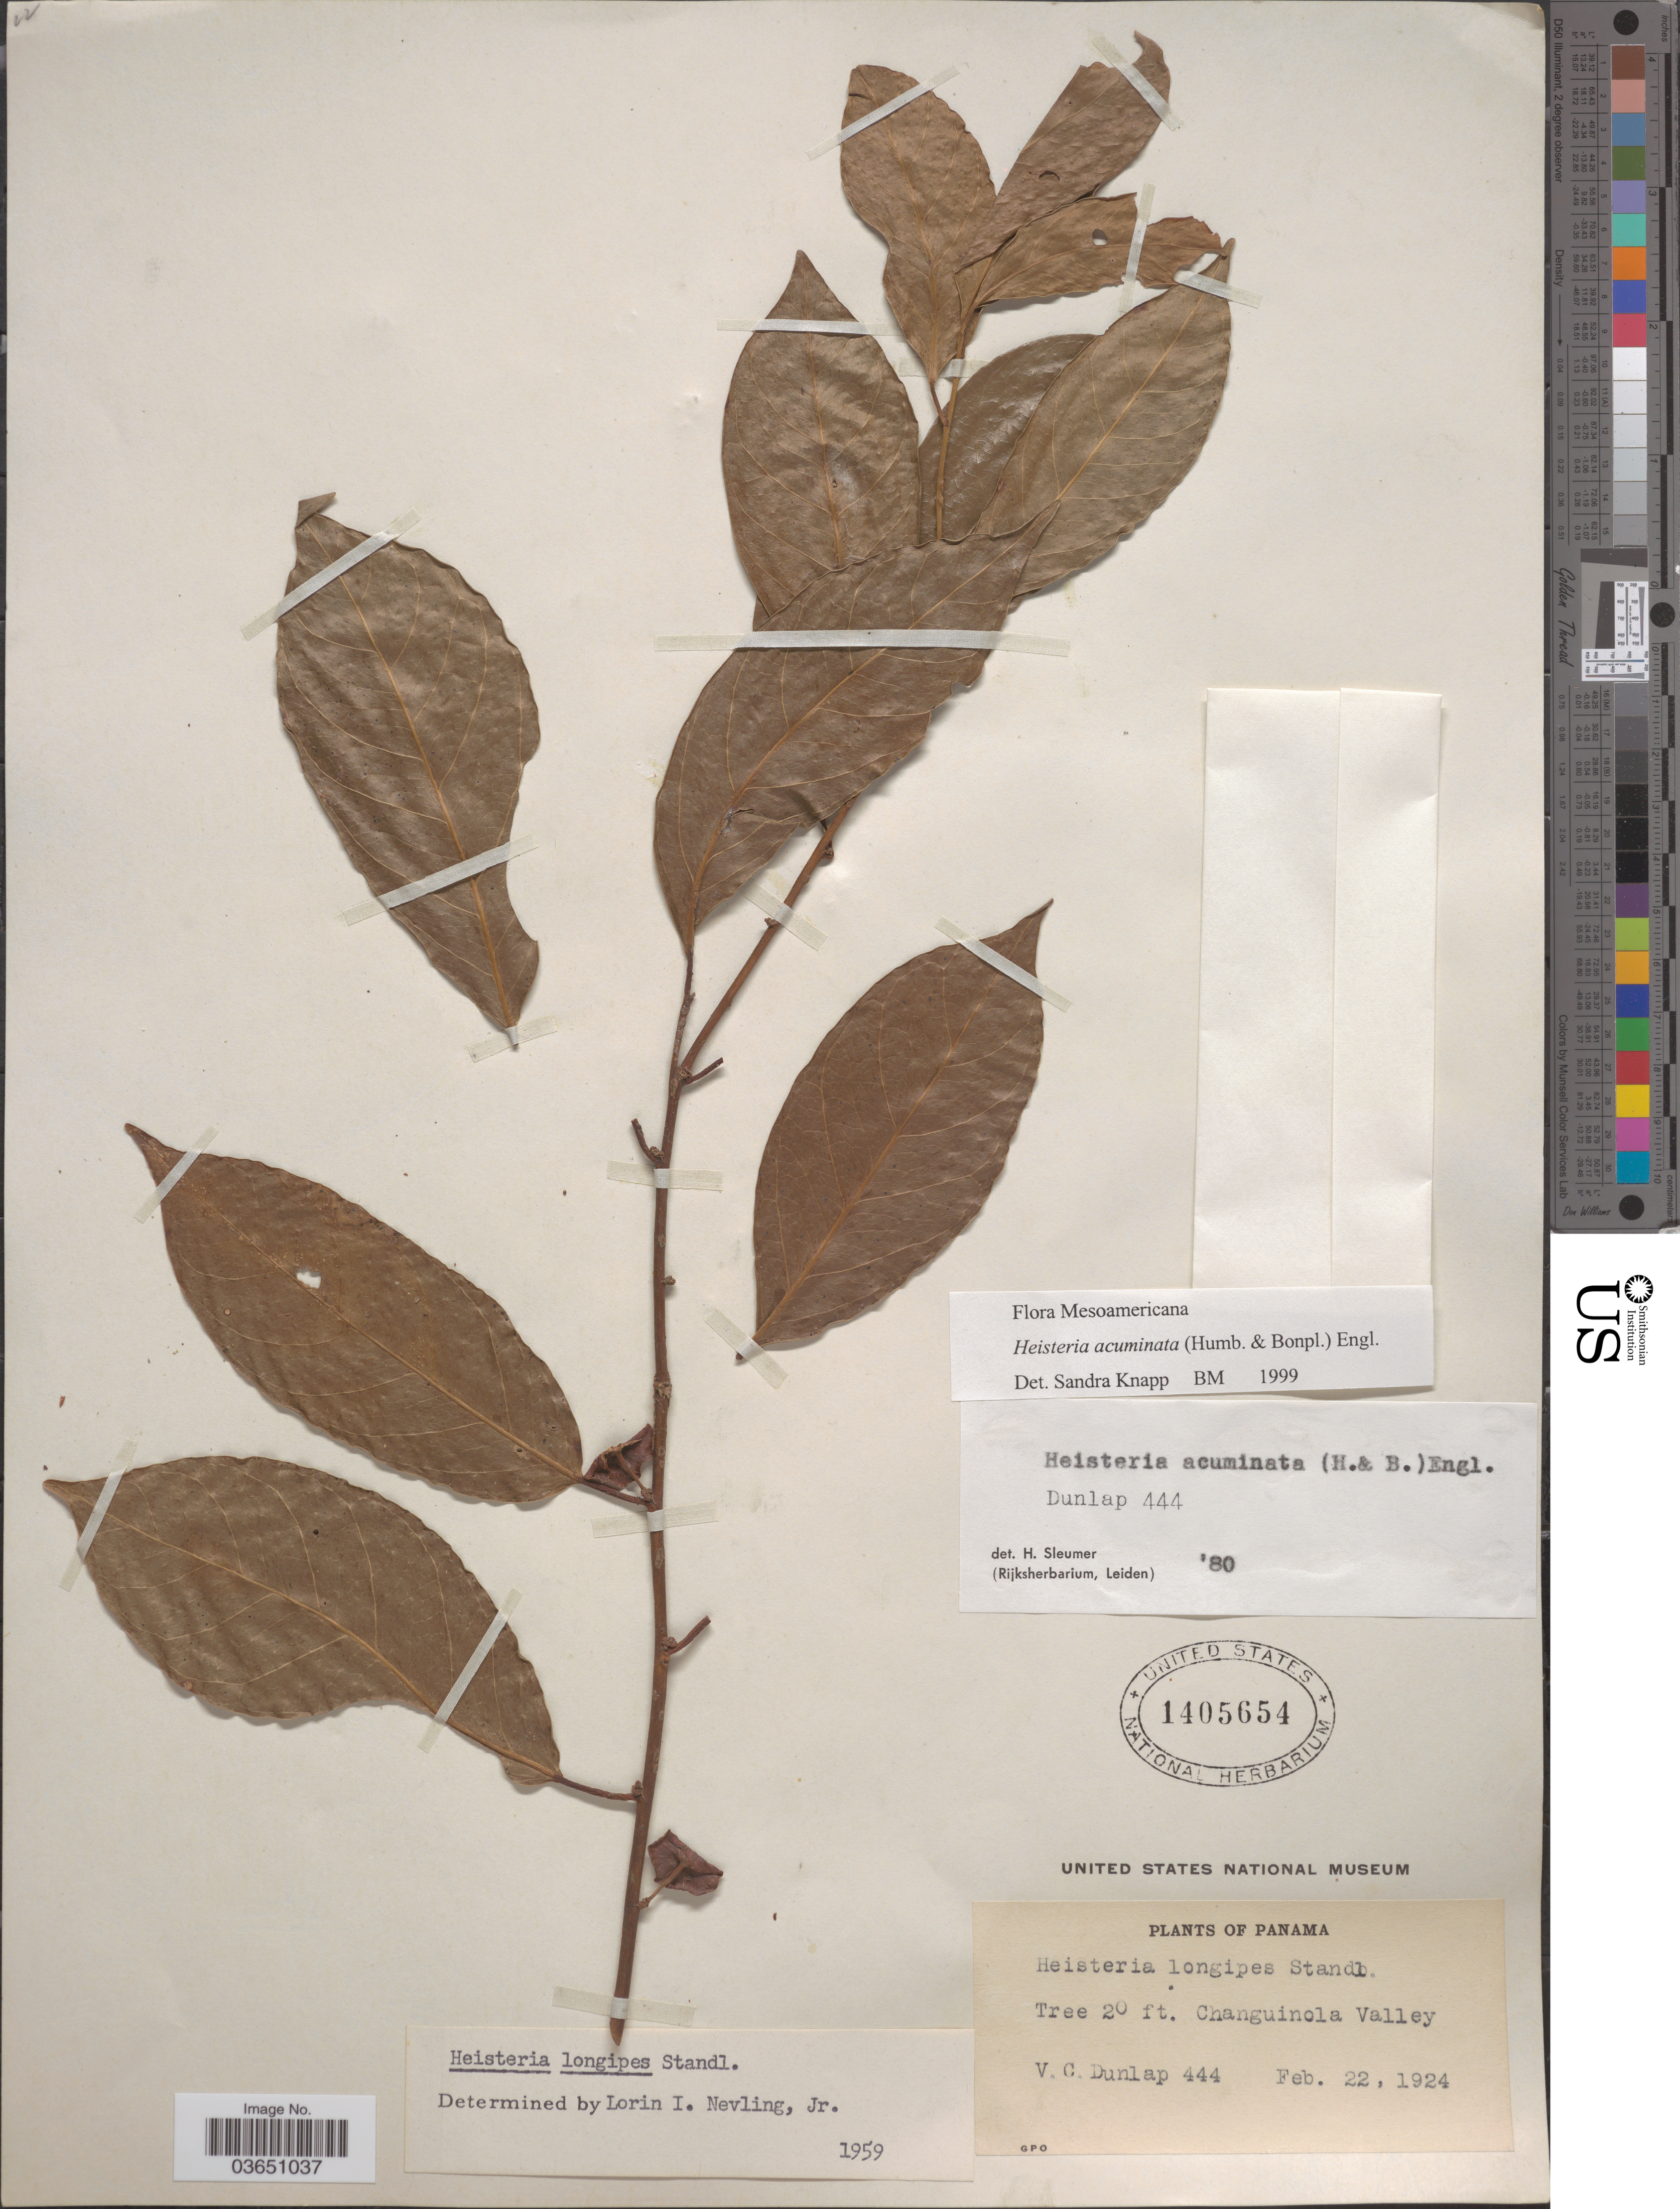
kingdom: Plantae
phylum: Tracheophyta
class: Magnoliopsida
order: Santalales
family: Erythropalaceae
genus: Heisteria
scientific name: Heisteria acuminata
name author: (Humb. & Bonpl.) Engl.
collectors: V. C. Dunlap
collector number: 444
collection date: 1924-02-22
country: Panama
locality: Changuinola Valley.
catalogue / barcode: US 1405654